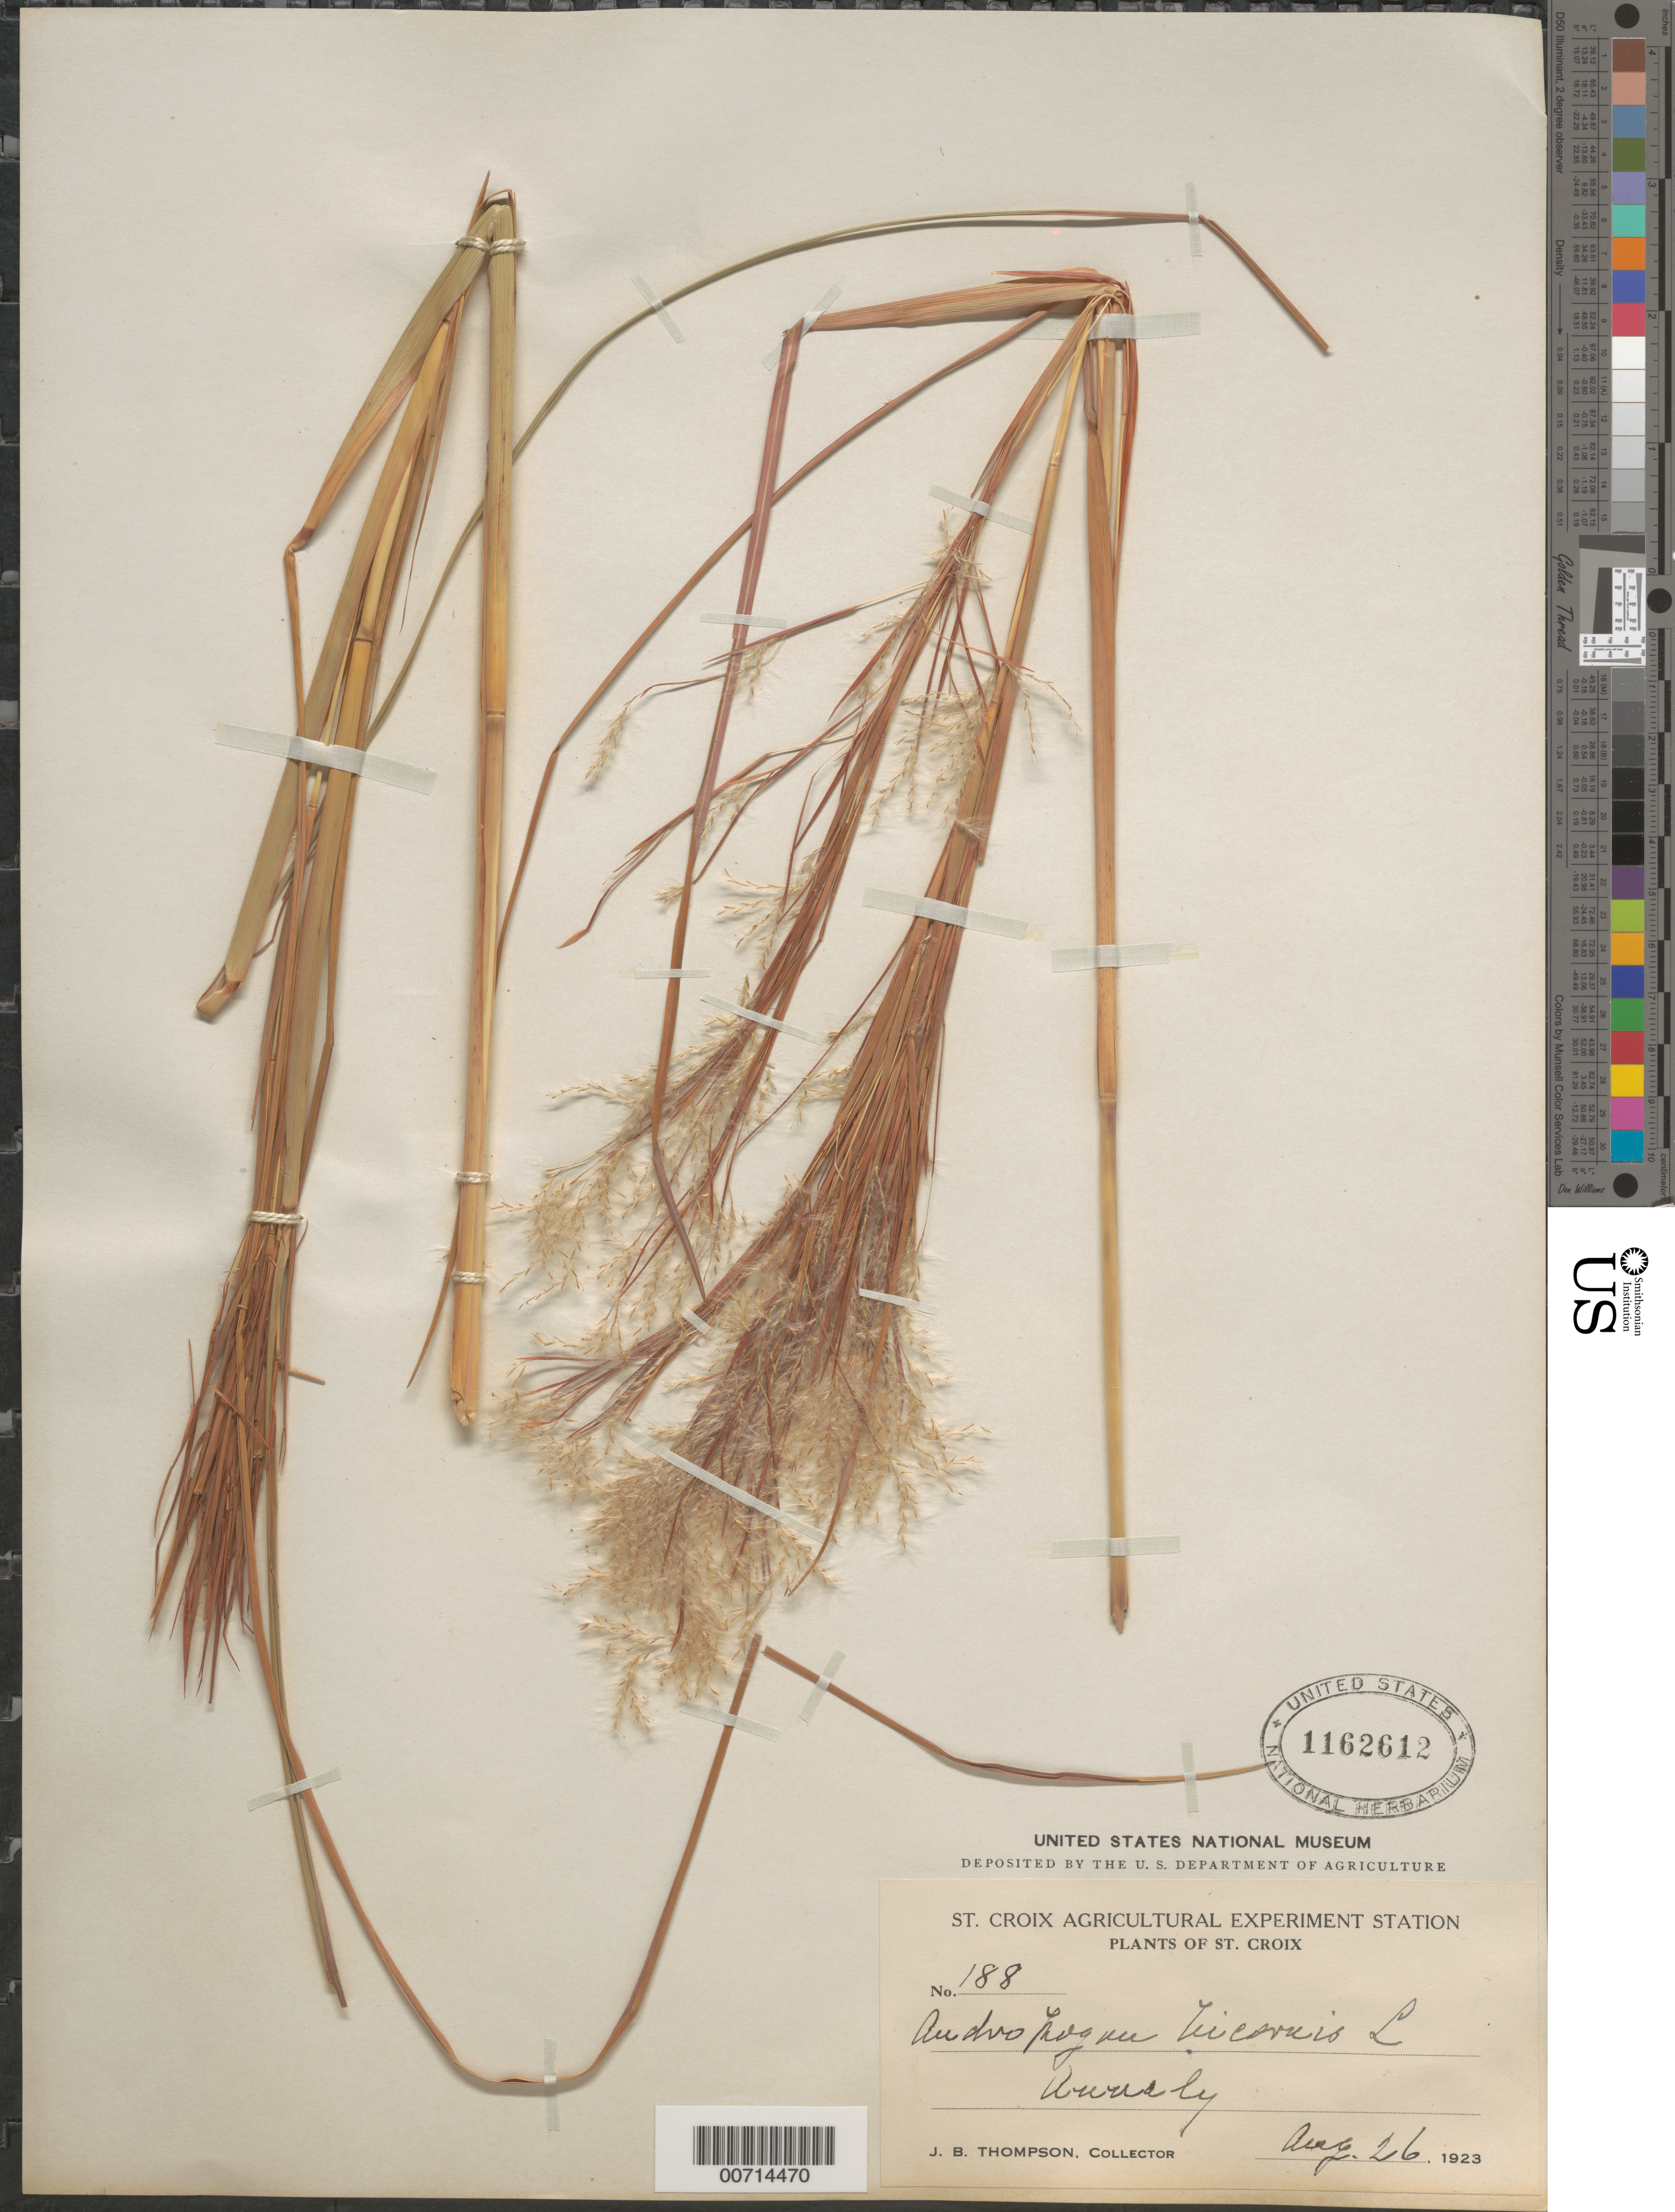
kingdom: Plantae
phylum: Tracheophyta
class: Liliopsida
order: Poales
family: Poaceae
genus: Andropogon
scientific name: Andropogon bicornis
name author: L.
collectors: J. B. Thompson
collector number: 188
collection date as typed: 26 Aug 1923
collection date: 1923-08-26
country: U.S. Virgin Islands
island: St. Croix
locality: St. Croix; Annaly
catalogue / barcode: US 1162612